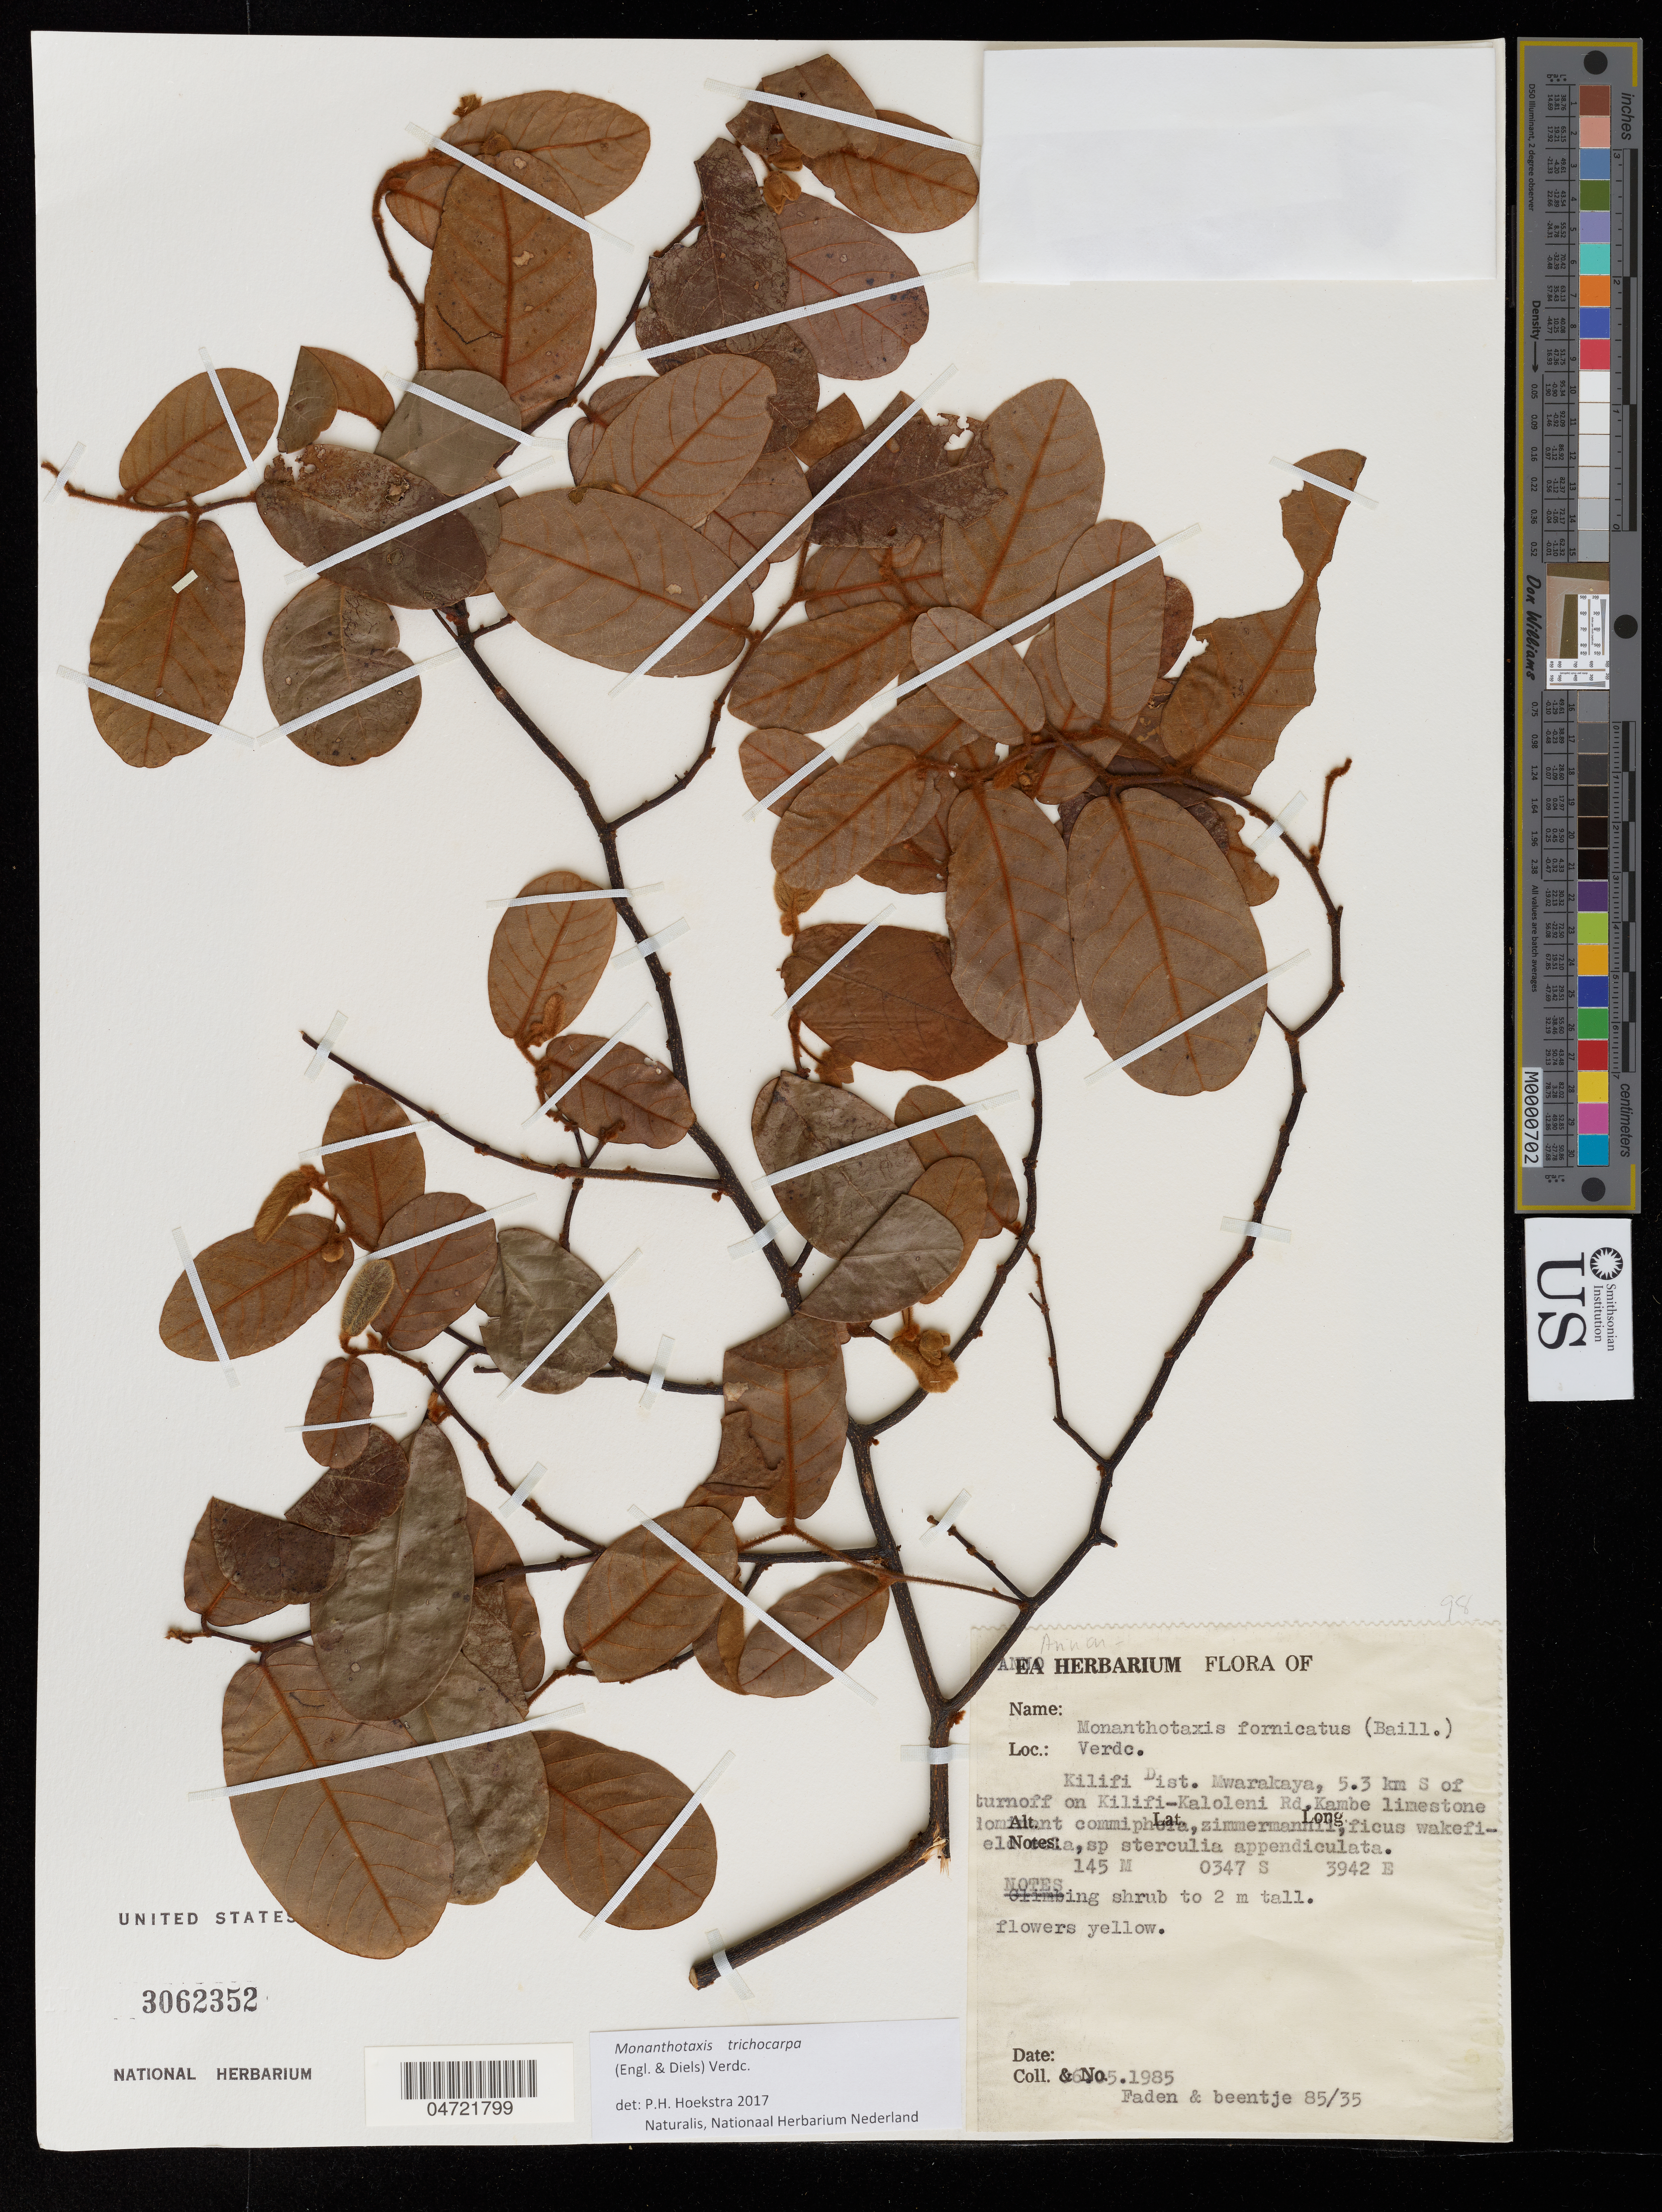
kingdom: Plantae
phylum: Tracheophyta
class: Magnoliopsida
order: Magnoliales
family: Annonaceae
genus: Monanthotaxis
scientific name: Monanthotaxis trichocarpa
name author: (Engl. & Diels) Verdc.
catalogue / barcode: US 3062352